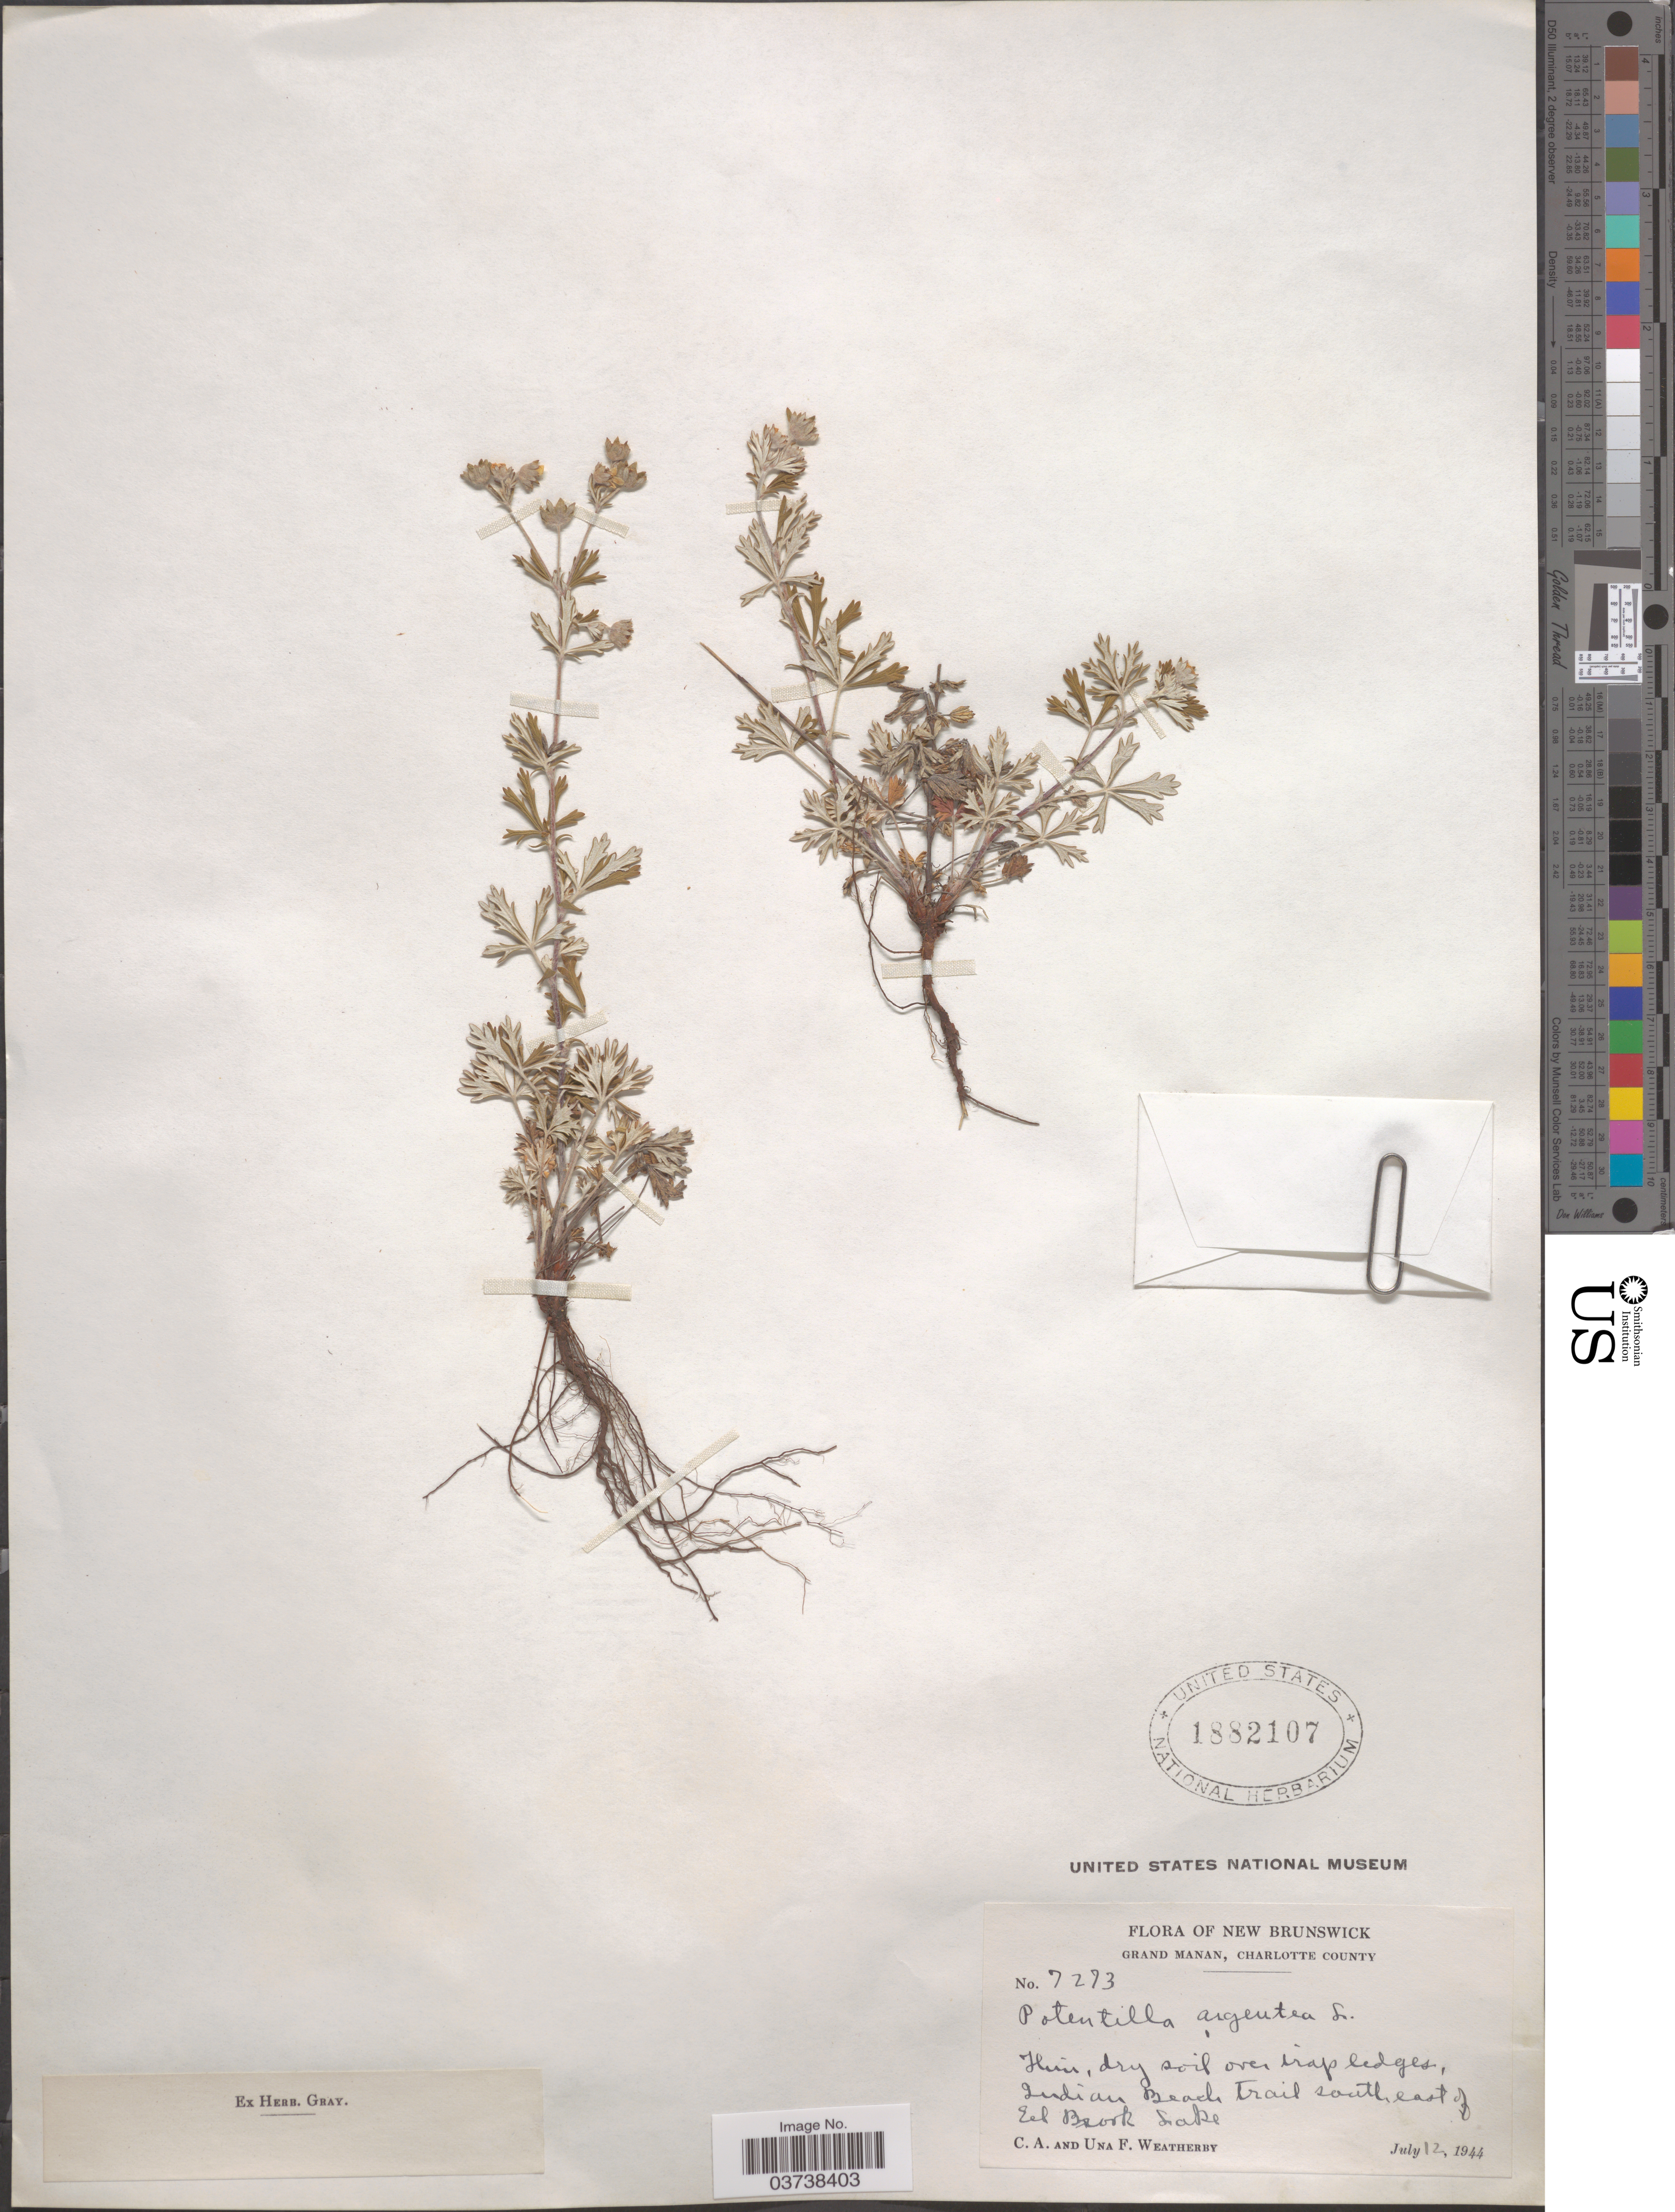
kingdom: Plantae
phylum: Tracheophyta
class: Magnoliopsida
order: Rosales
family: Rosaceae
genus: Potentilla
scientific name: Potentilla argentea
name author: L.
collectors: C. A. Weatherby & U. Weatherby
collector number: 7273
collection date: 1944-07-12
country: Canada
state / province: New Brunswick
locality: Grand Manan, Charlotte County. Indian Beach Trail southeast of Eel Brook Lake.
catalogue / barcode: US 1882107